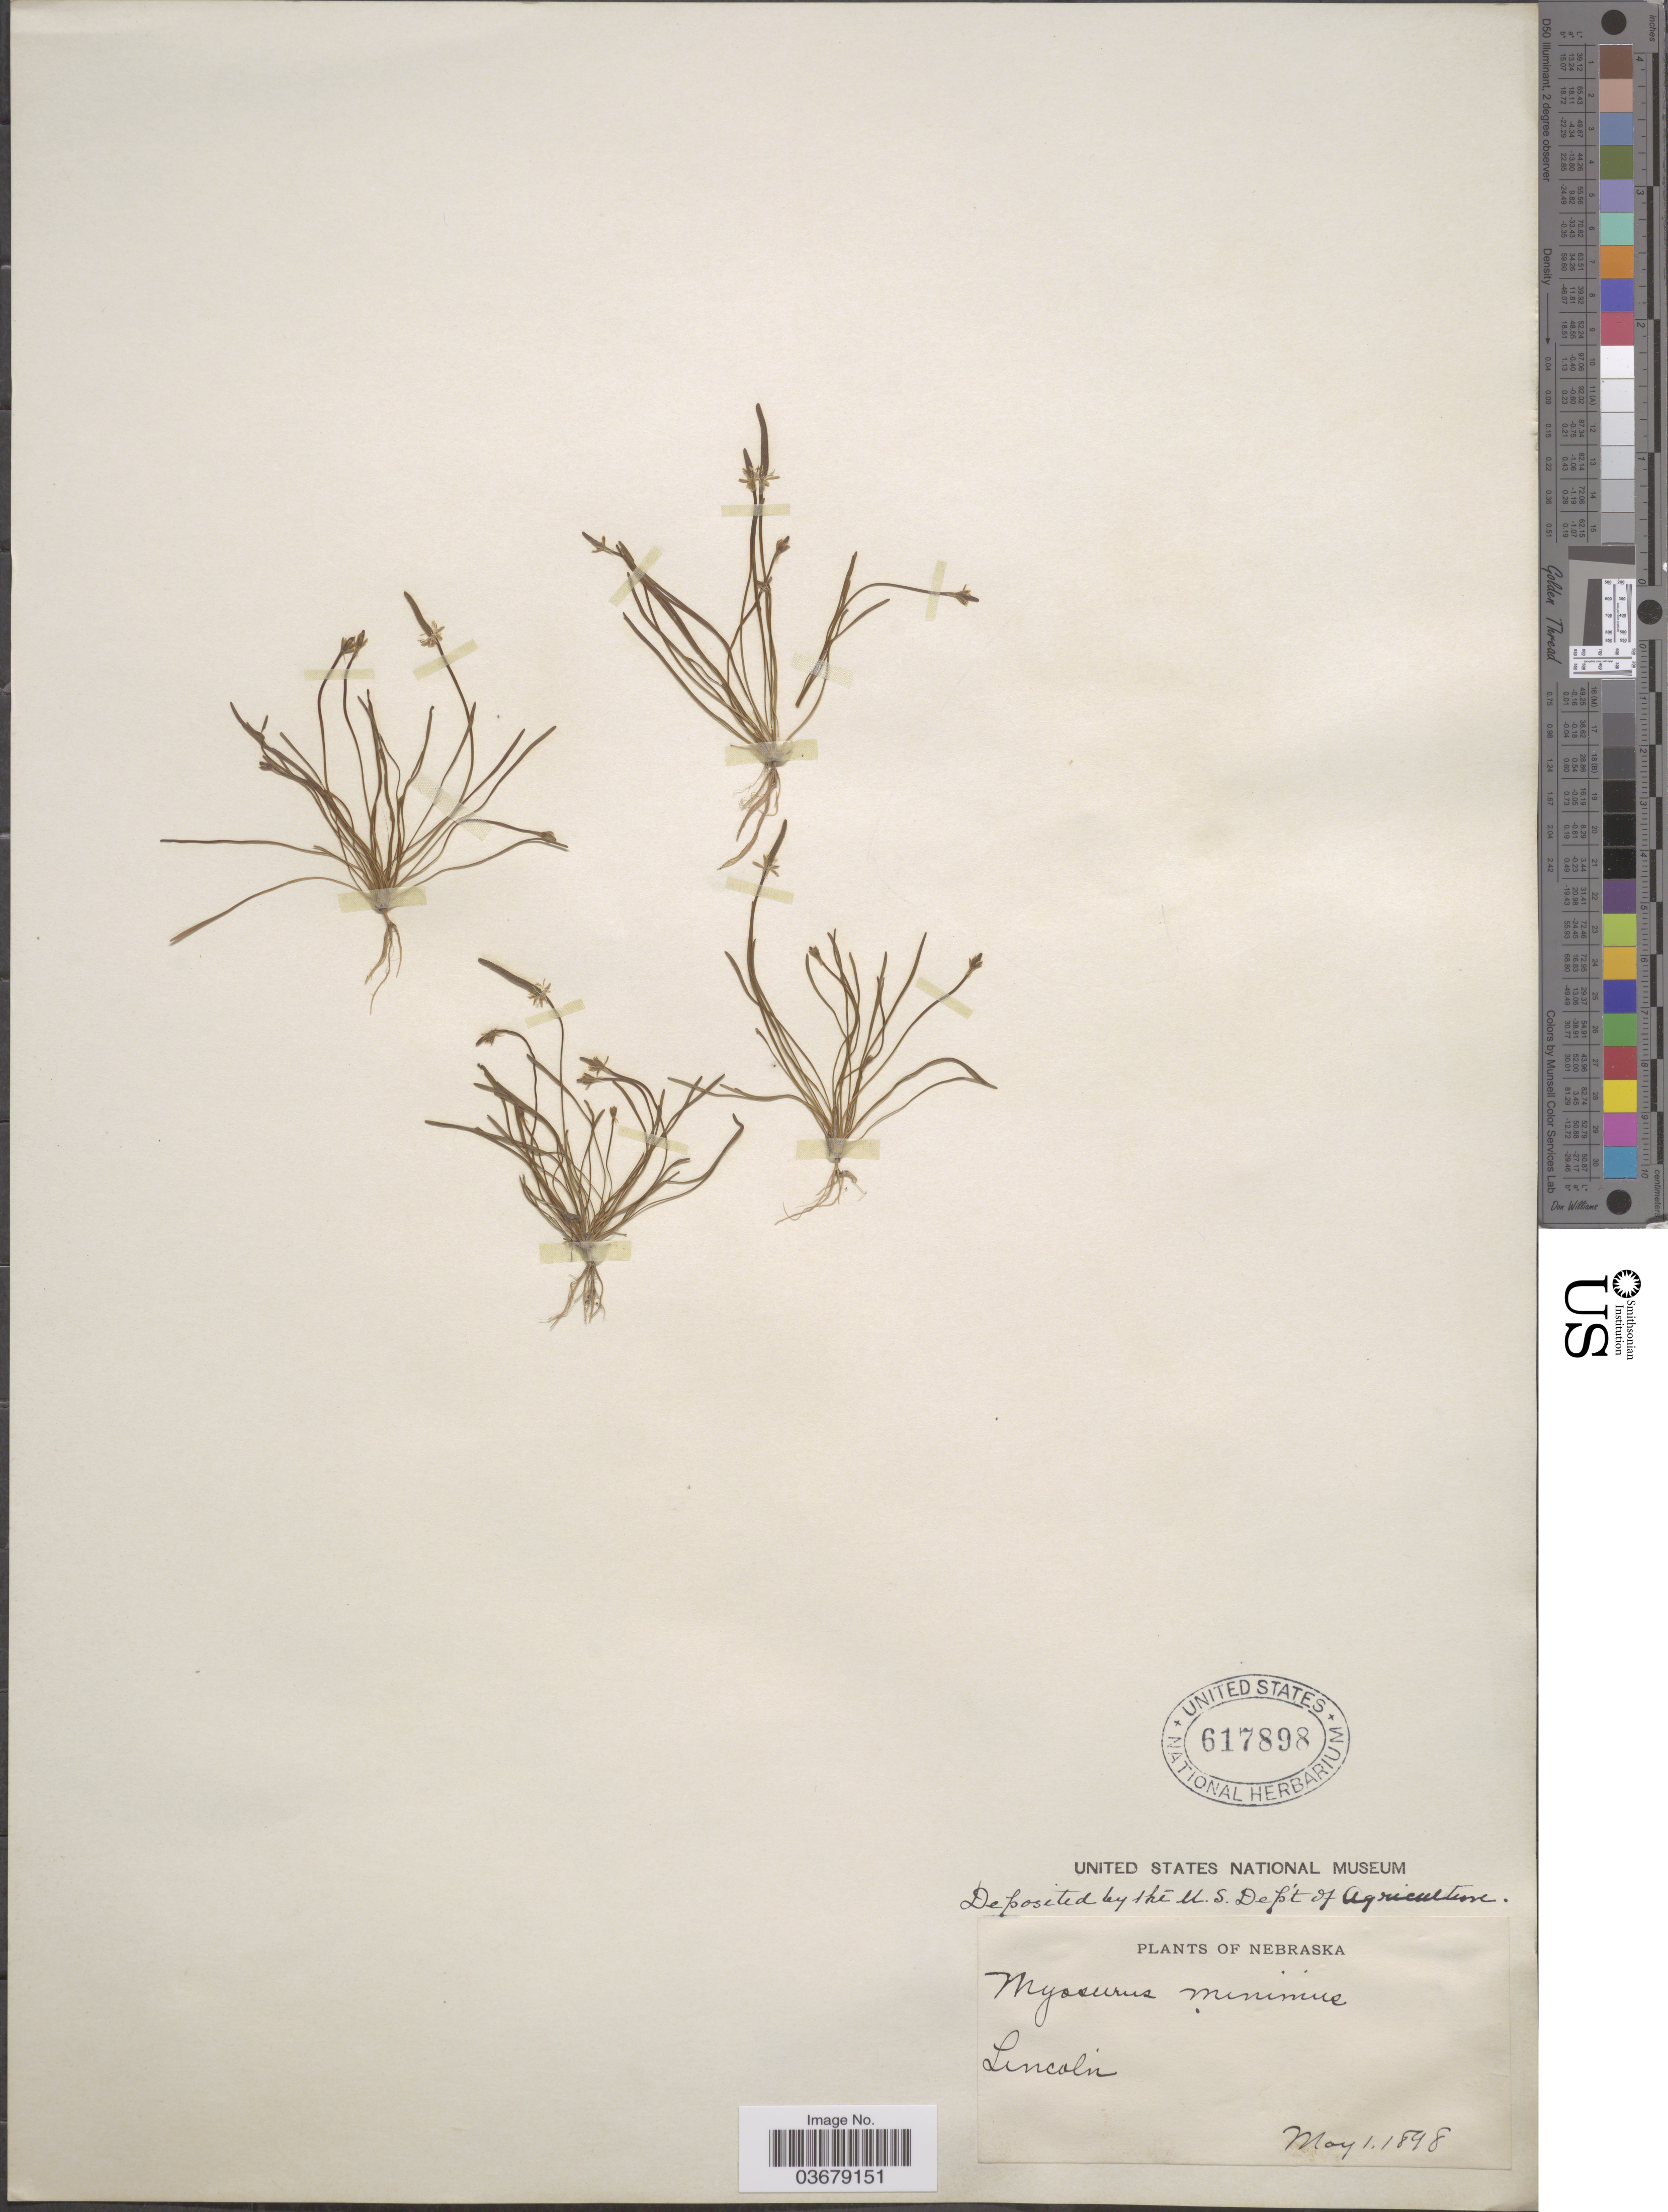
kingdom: Plantae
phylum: Tracheophyta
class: Magnoliopsida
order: Ranunculales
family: Ranunculaceae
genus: Myosurus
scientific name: Myosurus minimus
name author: L.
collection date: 1898-05-01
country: United States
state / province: Nebraska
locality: Lincoln.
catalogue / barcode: US 617898